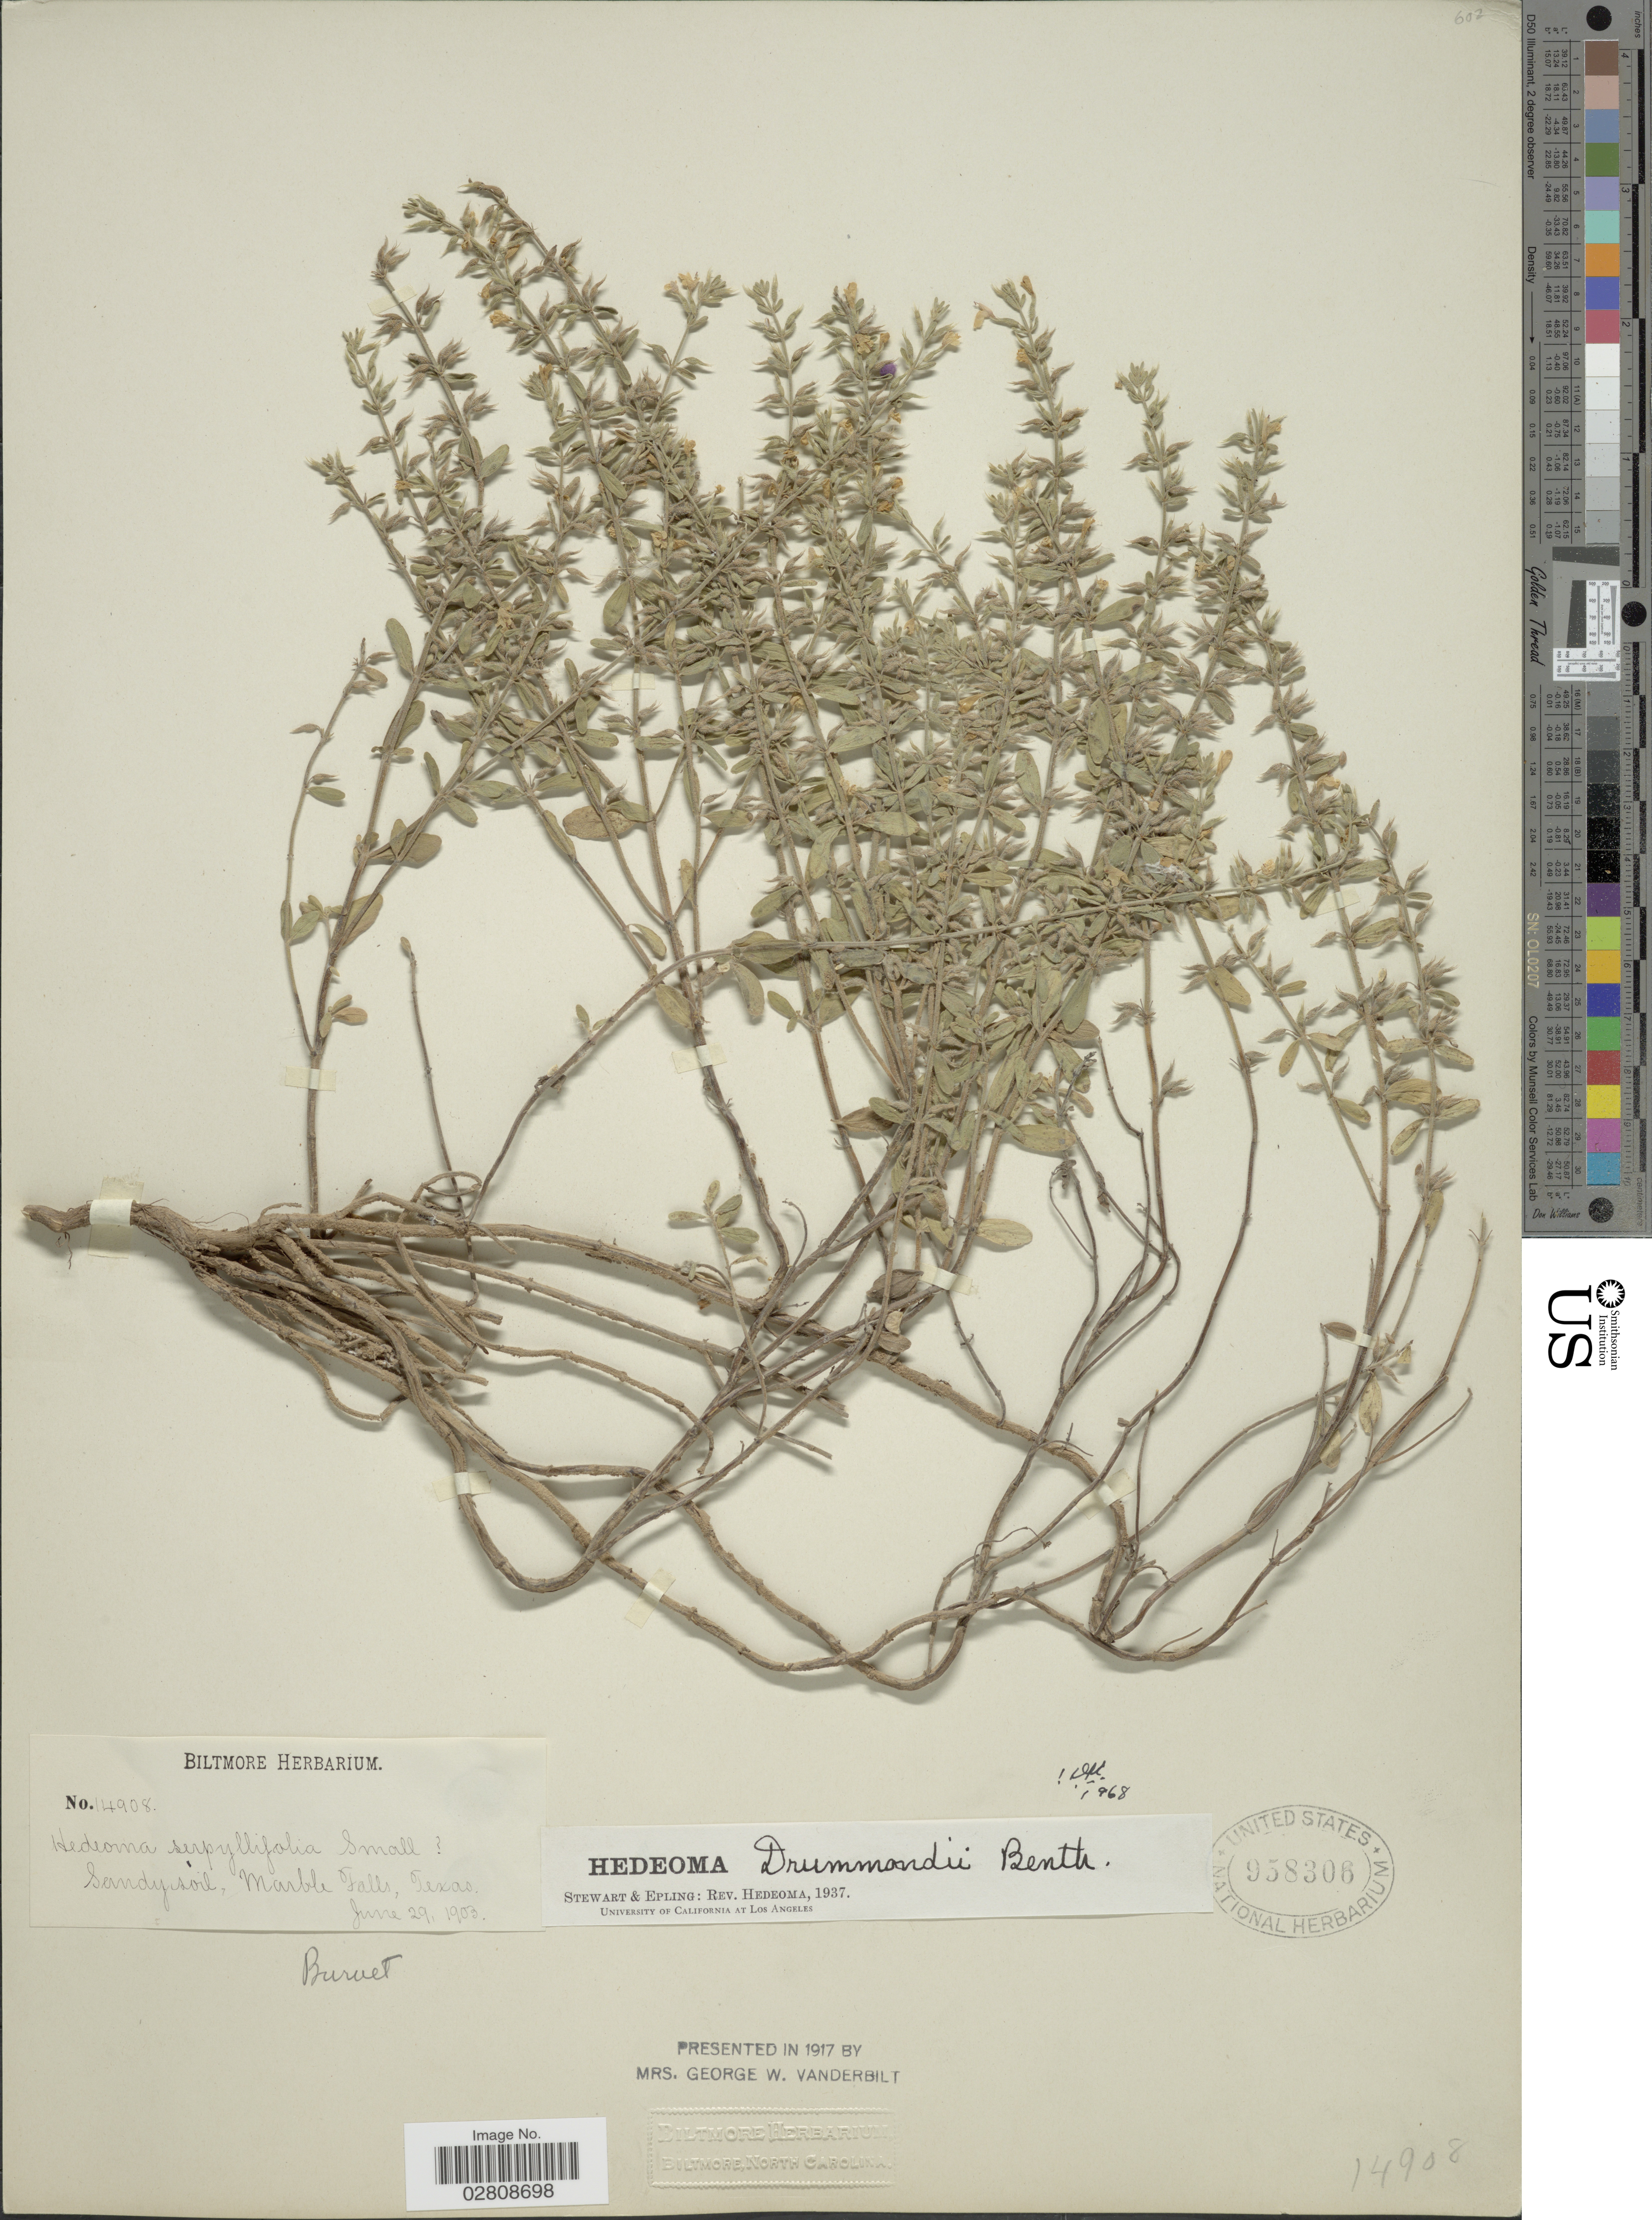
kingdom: Plantae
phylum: Tracheophyta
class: Magnoliopsida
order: Lamiales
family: Lamiaceae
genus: Hedeoma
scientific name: Hedeoma drummondii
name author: Benth.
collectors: ex herb. Biltmore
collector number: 14908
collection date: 1903-06-29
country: United States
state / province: Texas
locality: Marble Falls. Burnet.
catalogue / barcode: US 958306